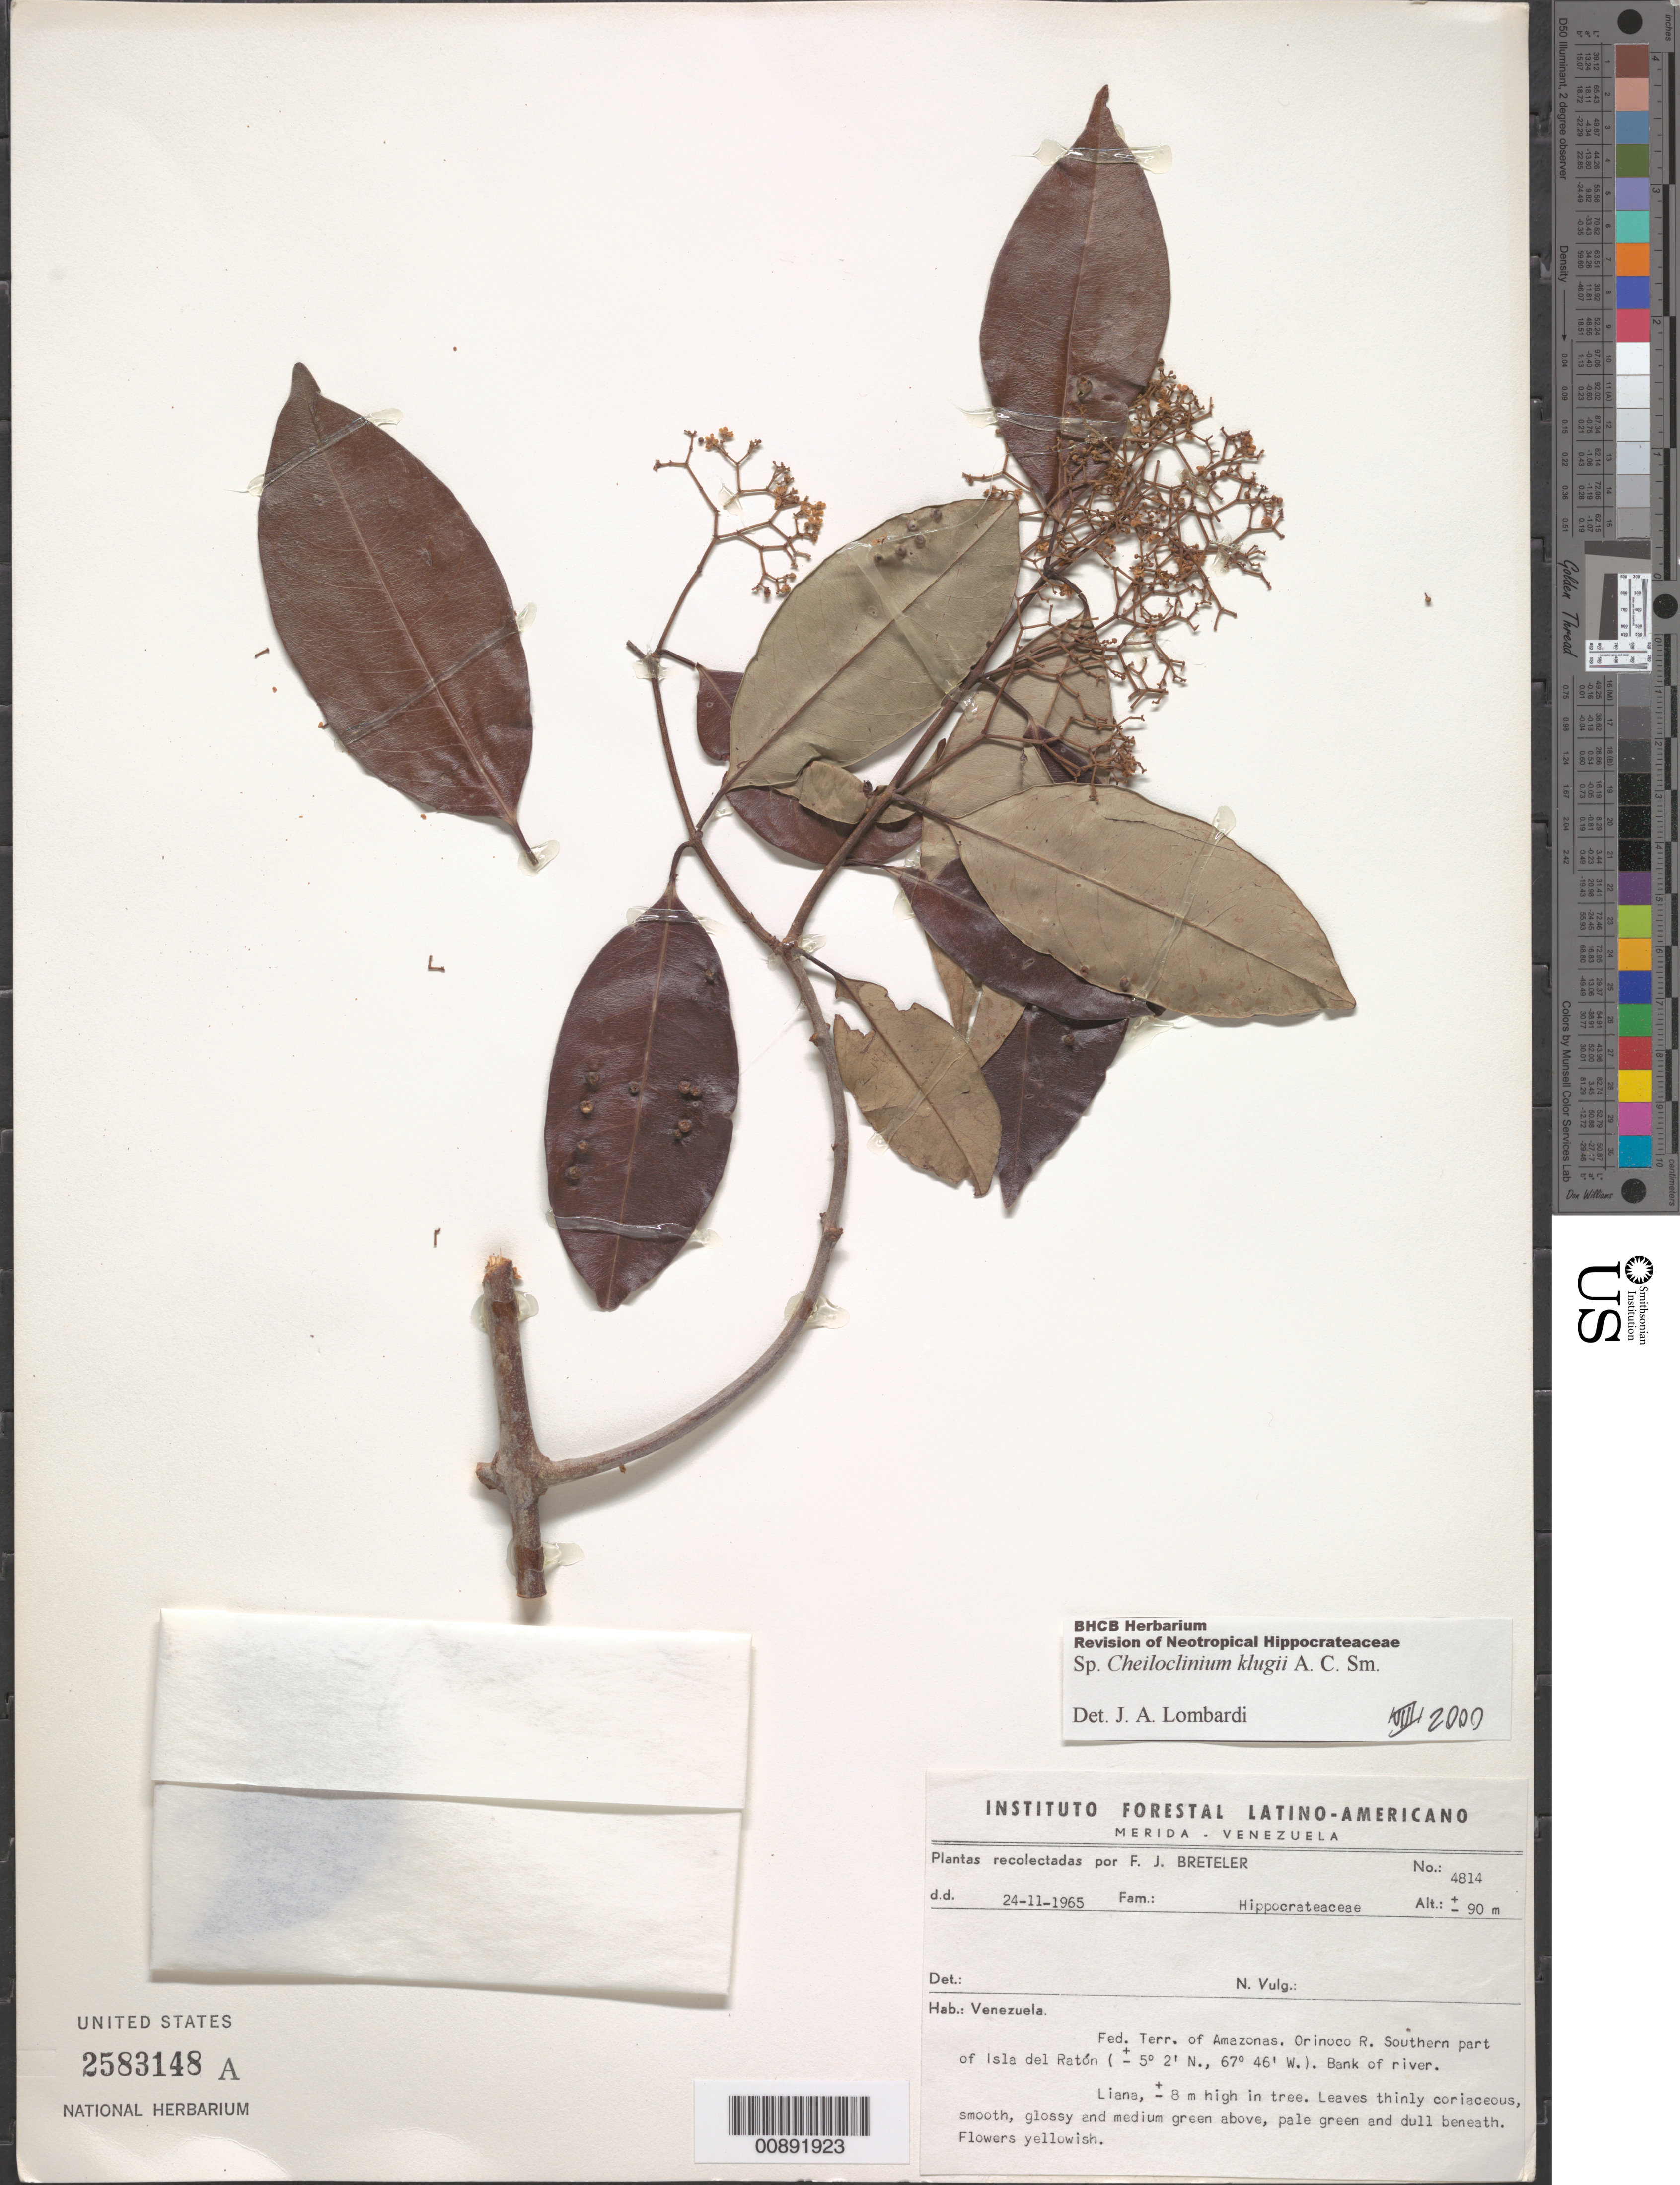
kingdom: Plantae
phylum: Tracheophyta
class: Magnoliopsida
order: Celastrales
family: Celastraceae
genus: Cheiloclinium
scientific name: Cheiloclinium klugii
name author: A.C. Sm.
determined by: Lombardi, Julio A.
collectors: F. J. Breteler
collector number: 4814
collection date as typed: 24-Nov-65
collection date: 1965-11-24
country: Venezuela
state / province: Amazonas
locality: Orinoco R., southern part of Isla del Ratón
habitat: bank of river; +-8m high in tree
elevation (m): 90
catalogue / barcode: US 2583148A